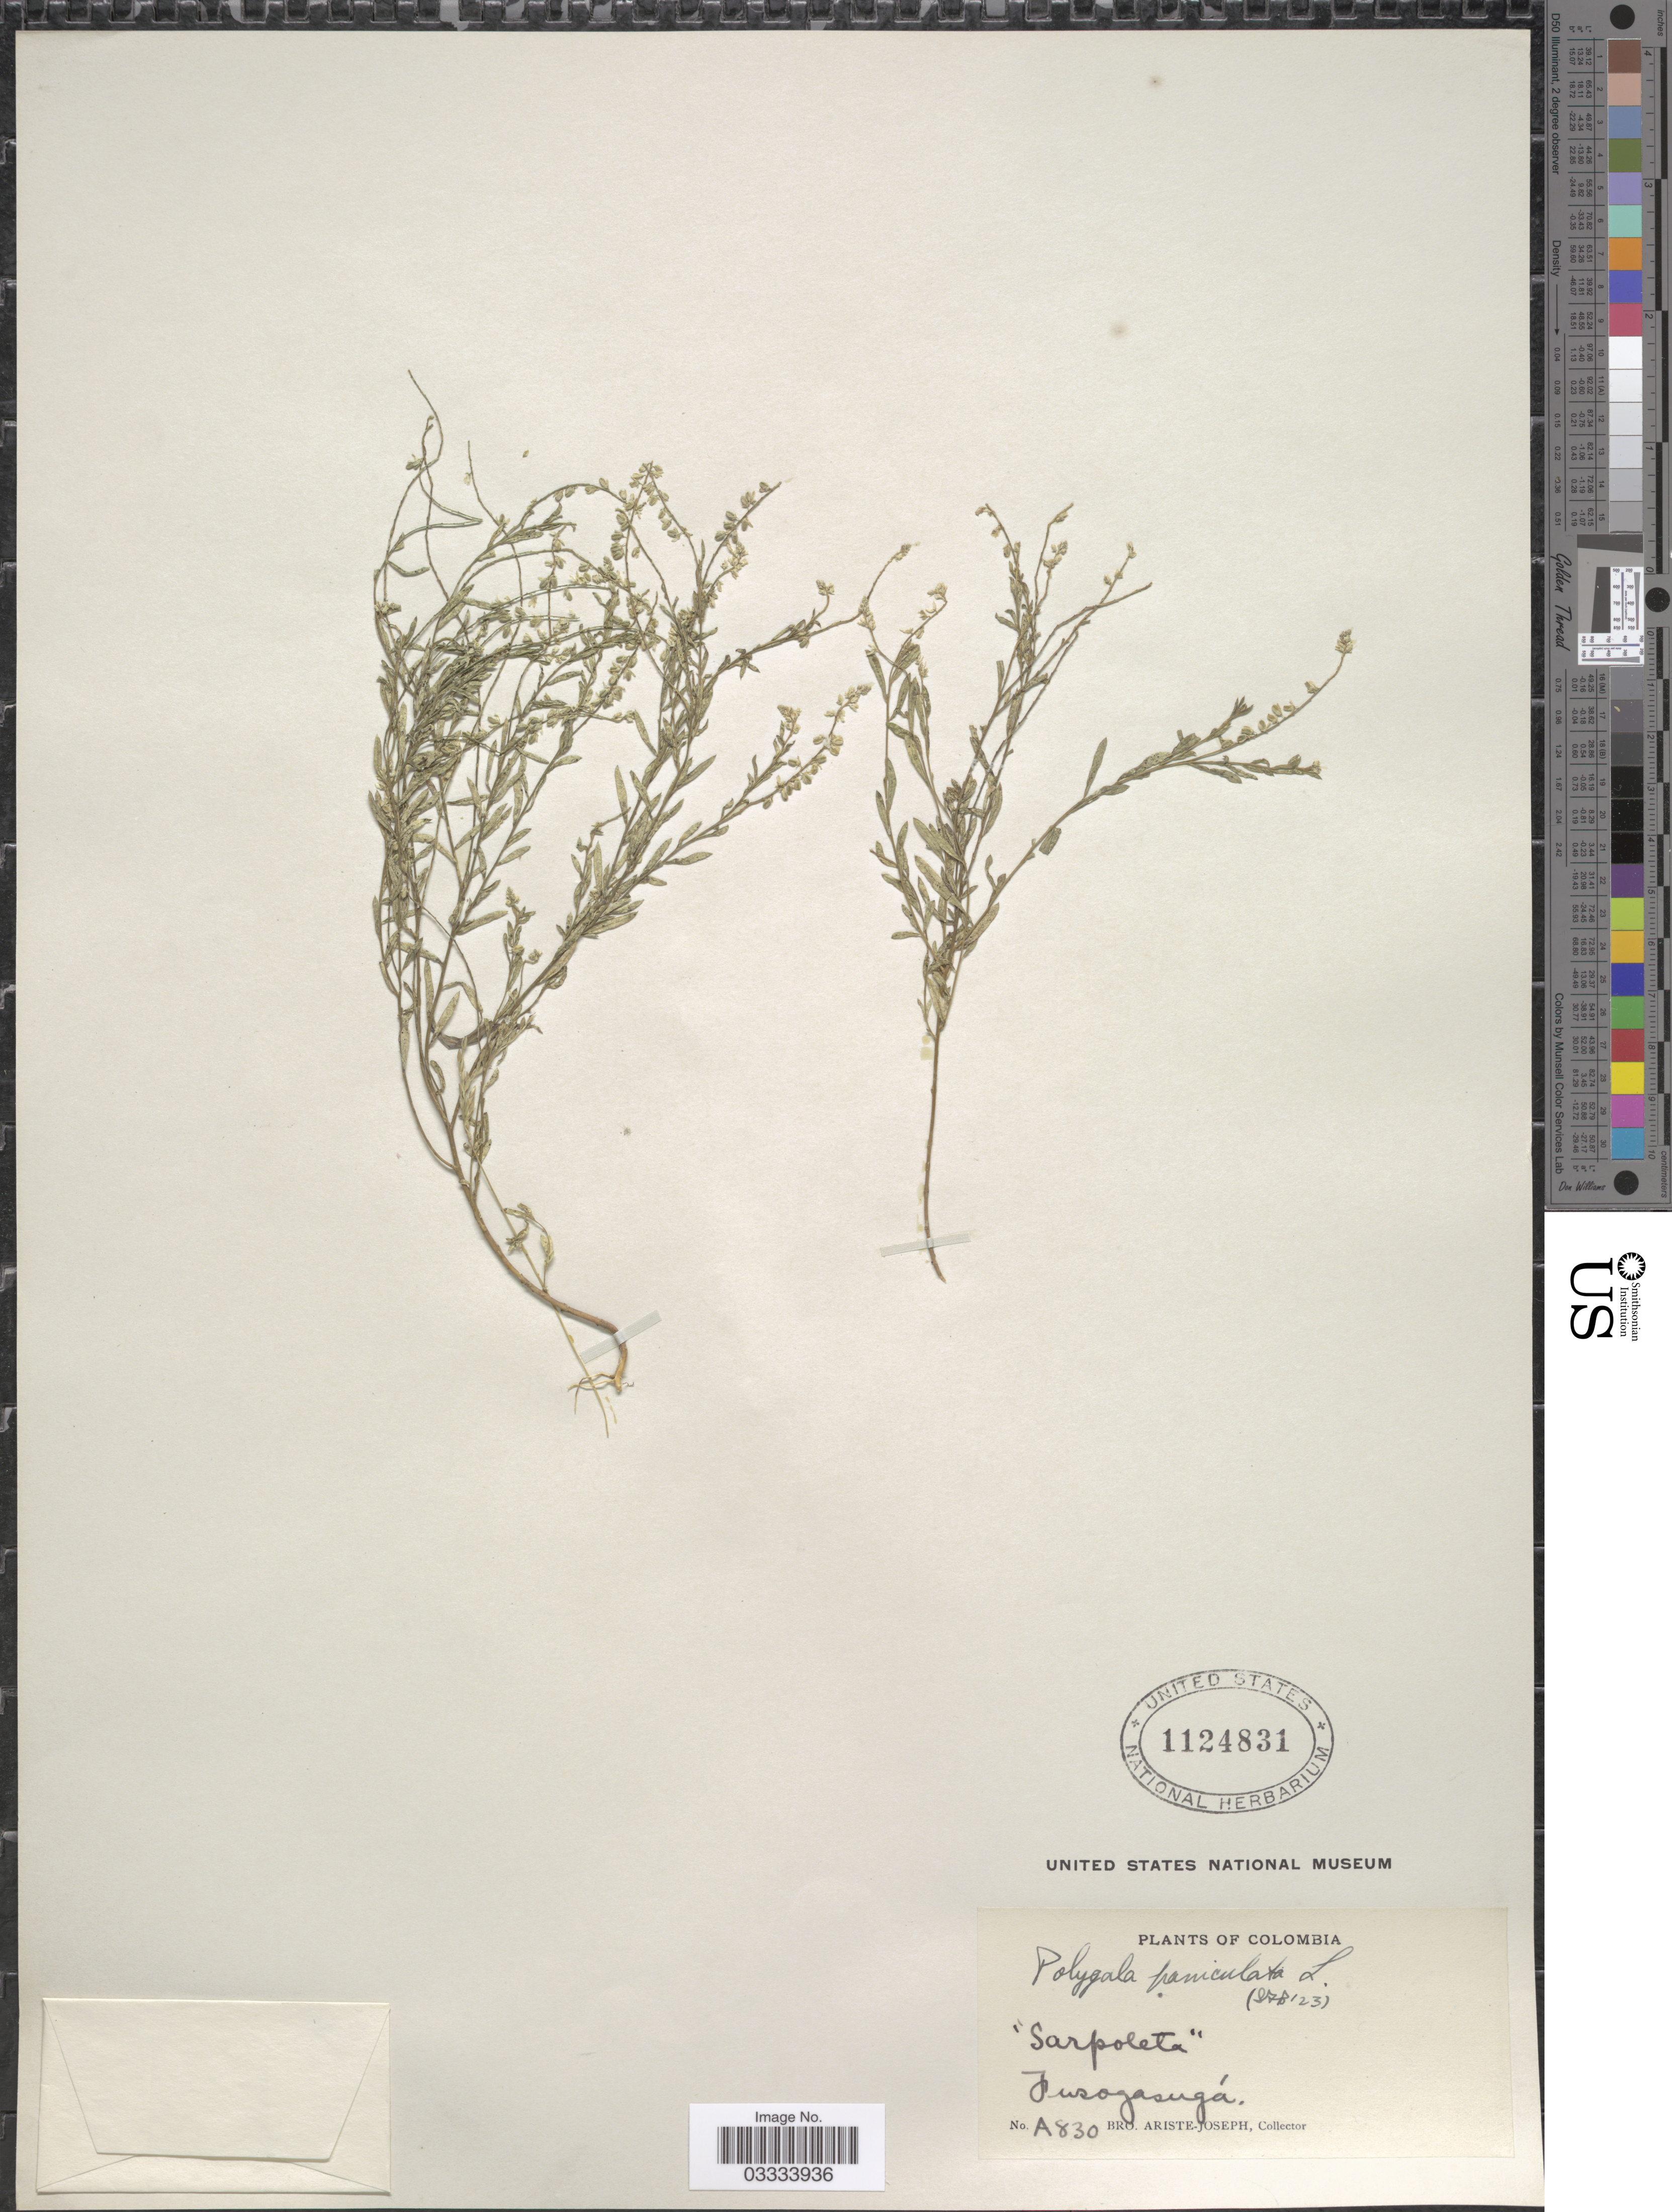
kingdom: Plantae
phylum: Tracheophyta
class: Magnoliopsida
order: Fabales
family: Polygalaceae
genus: Polygala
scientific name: Polygala paniculata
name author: L.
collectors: Bro. Ariste-Joseph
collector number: A830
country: Colombia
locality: Fusagasugá.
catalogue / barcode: US 1124831